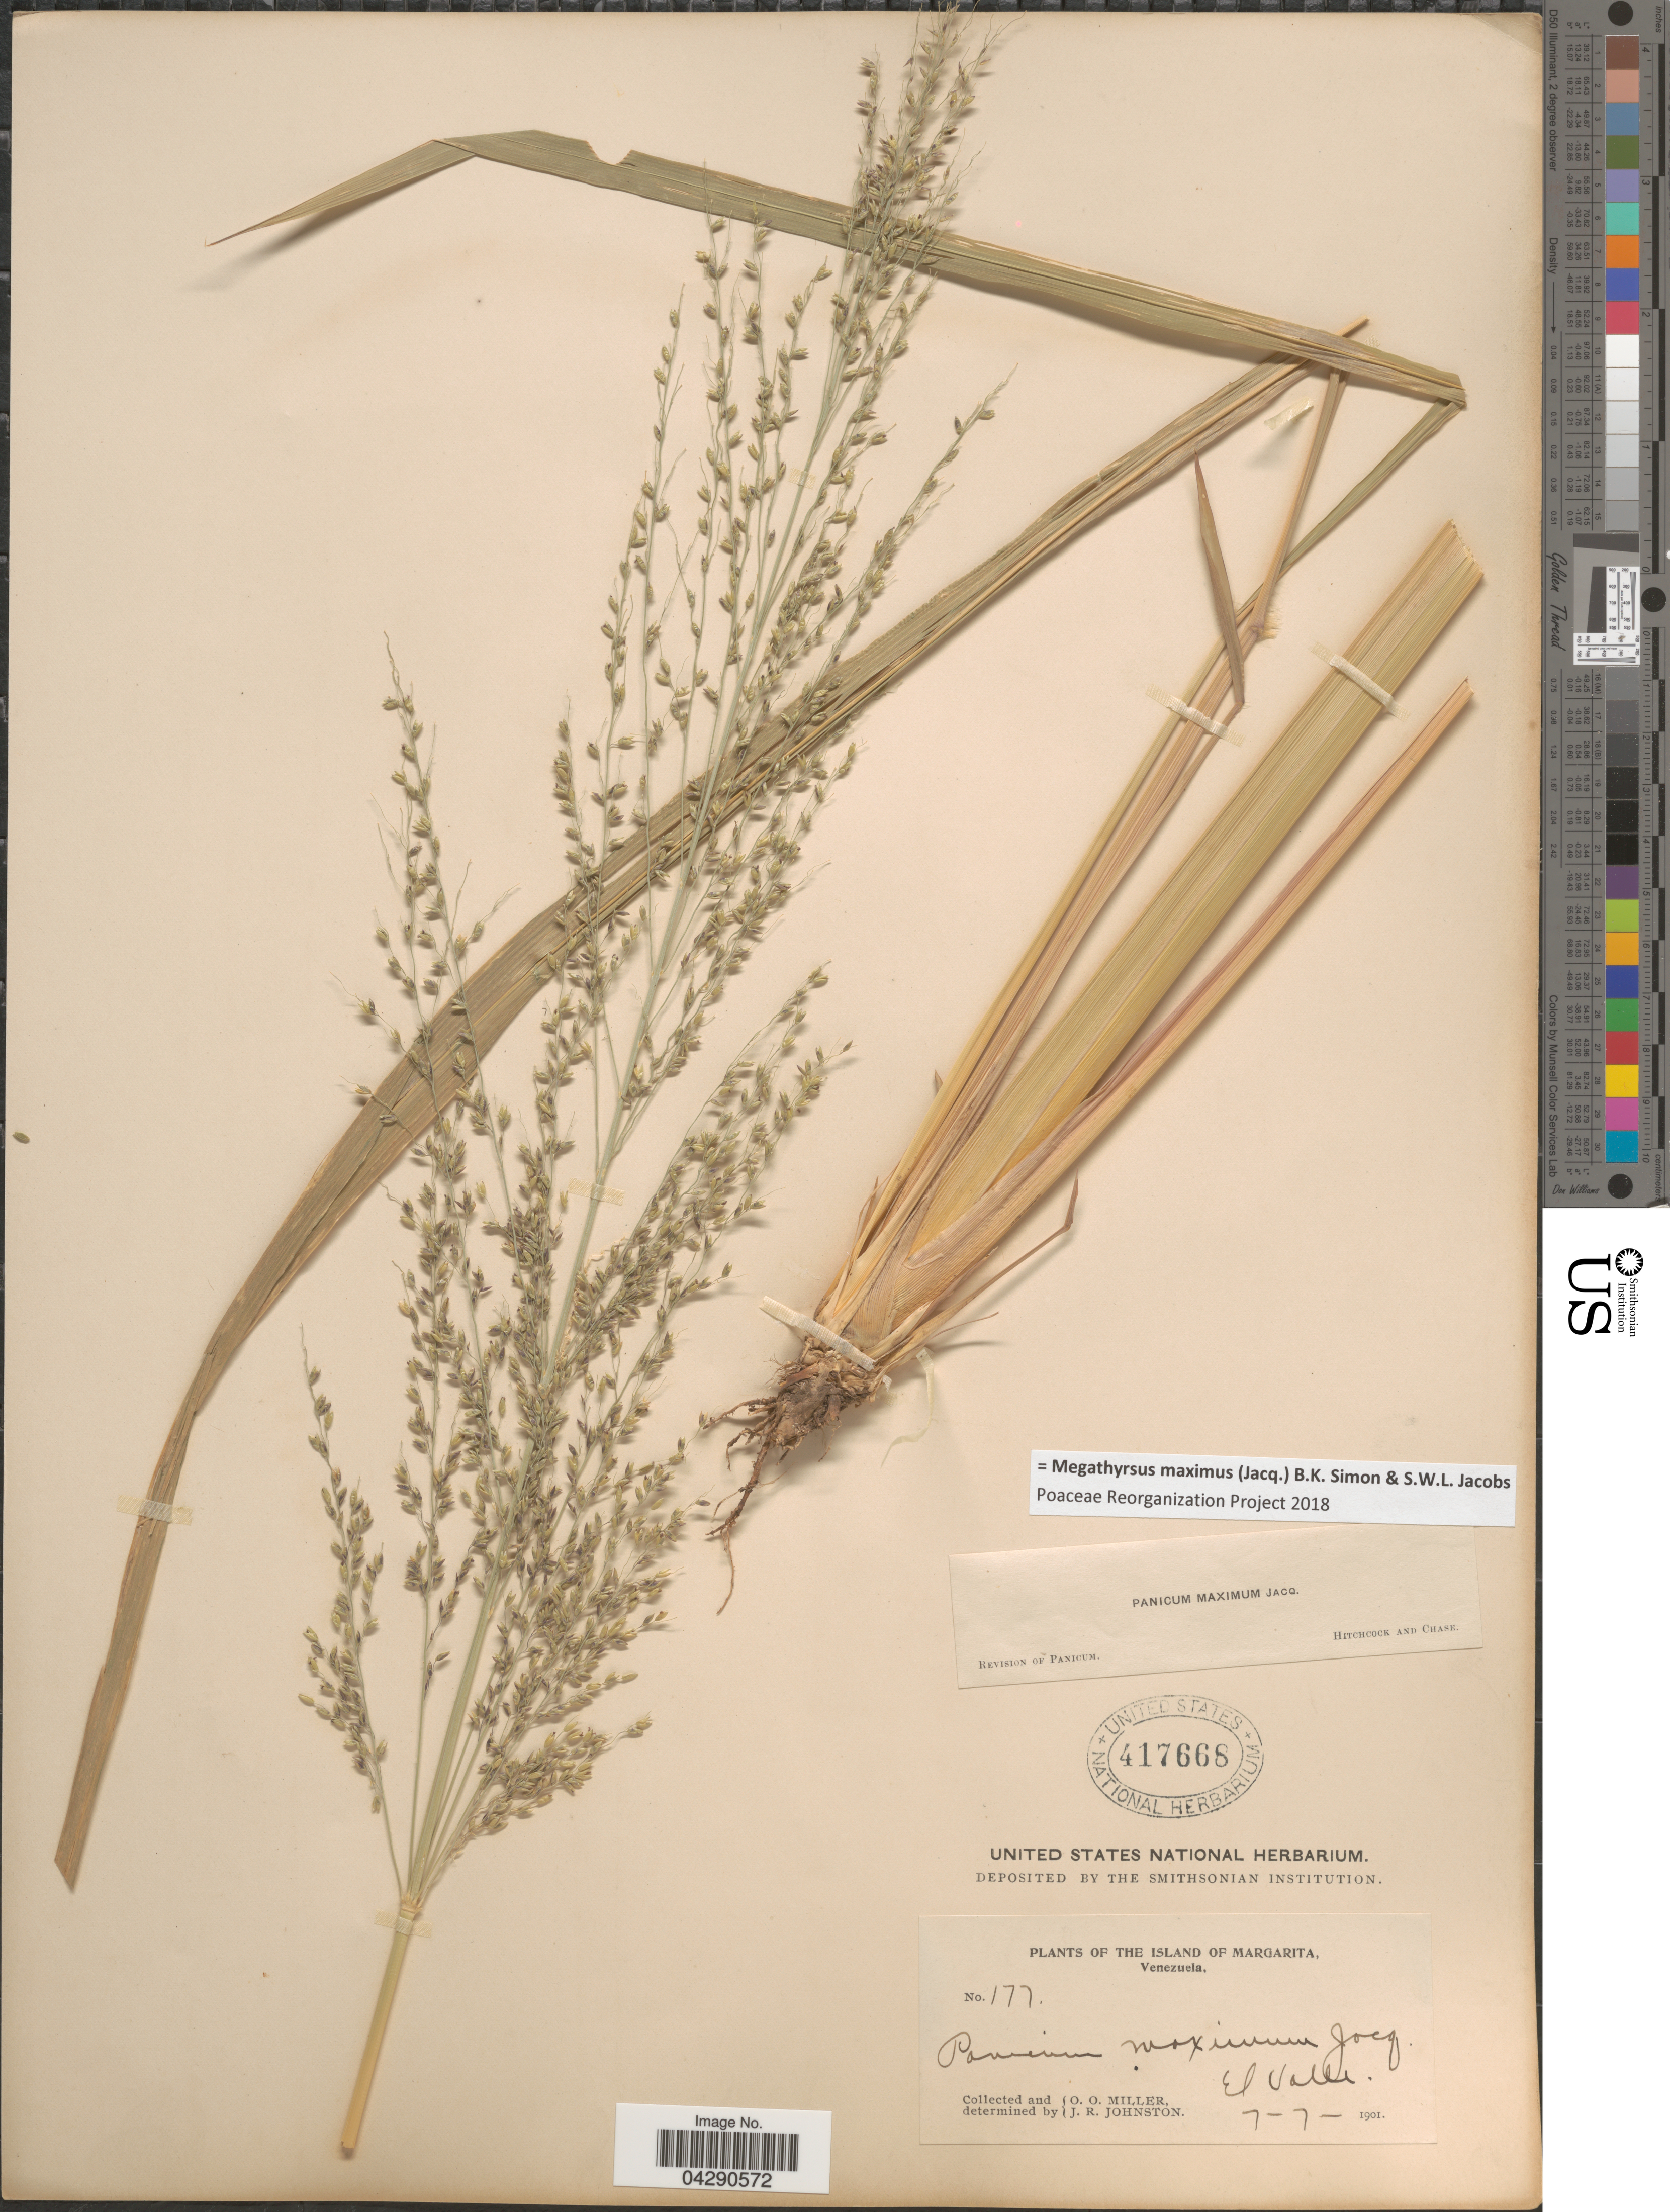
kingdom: Plantae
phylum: Tracheophyta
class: Liliopsida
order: Poales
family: Poaceae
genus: Megathyrsus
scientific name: Megathyrsus maximus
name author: (Jacq.) B.K. Simon & S.W.L. Jacobs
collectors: O. O. Miller & J. Johnston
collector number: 177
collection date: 1901-07-07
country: Venezuela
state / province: Nueva Esparta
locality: Island of Margarita. El Valle.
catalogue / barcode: US 417668